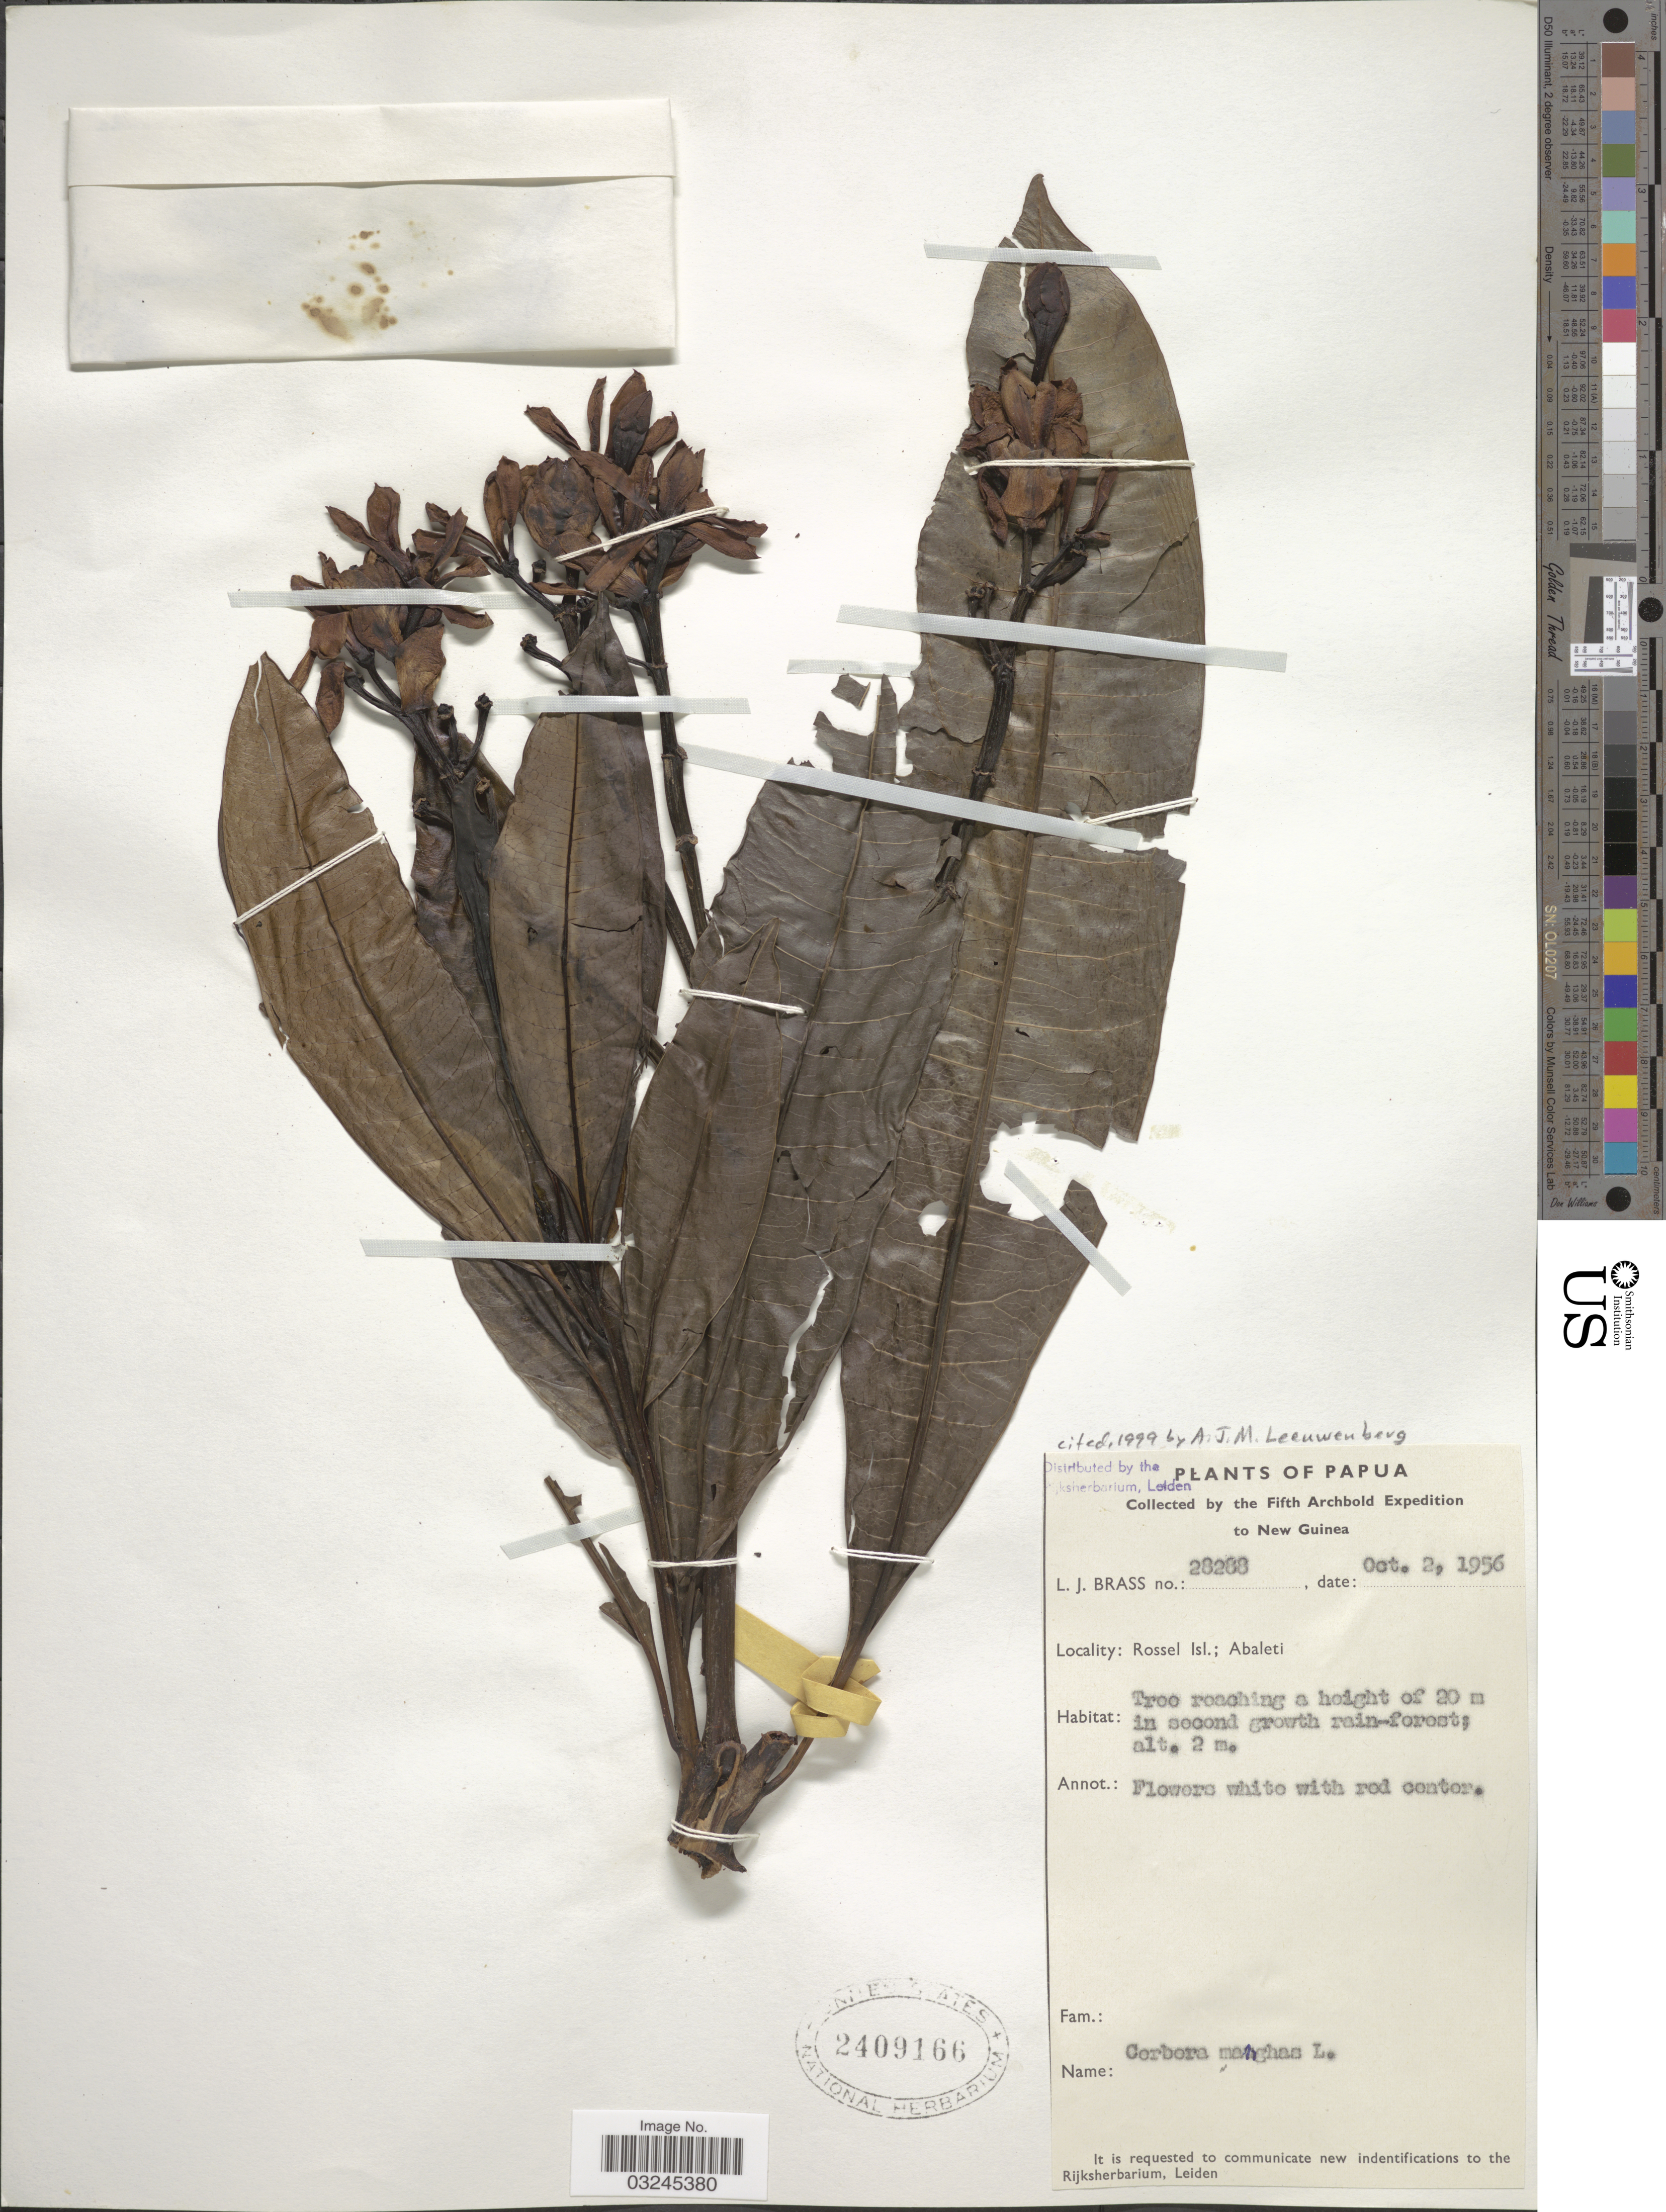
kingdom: Plantae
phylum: Tracheophyta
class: Magnoliopsida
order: Gentianales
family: Apocynaceae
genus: Cerbera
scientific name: Cerbera manghas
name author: L.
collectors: L. J. Brass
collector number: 28288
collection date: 1956-10-02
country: Papua New Guinea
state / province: Milne Bay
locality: Papua. New Guinea. Rossel Isl.; Abaleti.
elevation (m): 2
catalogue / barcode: US 2409166